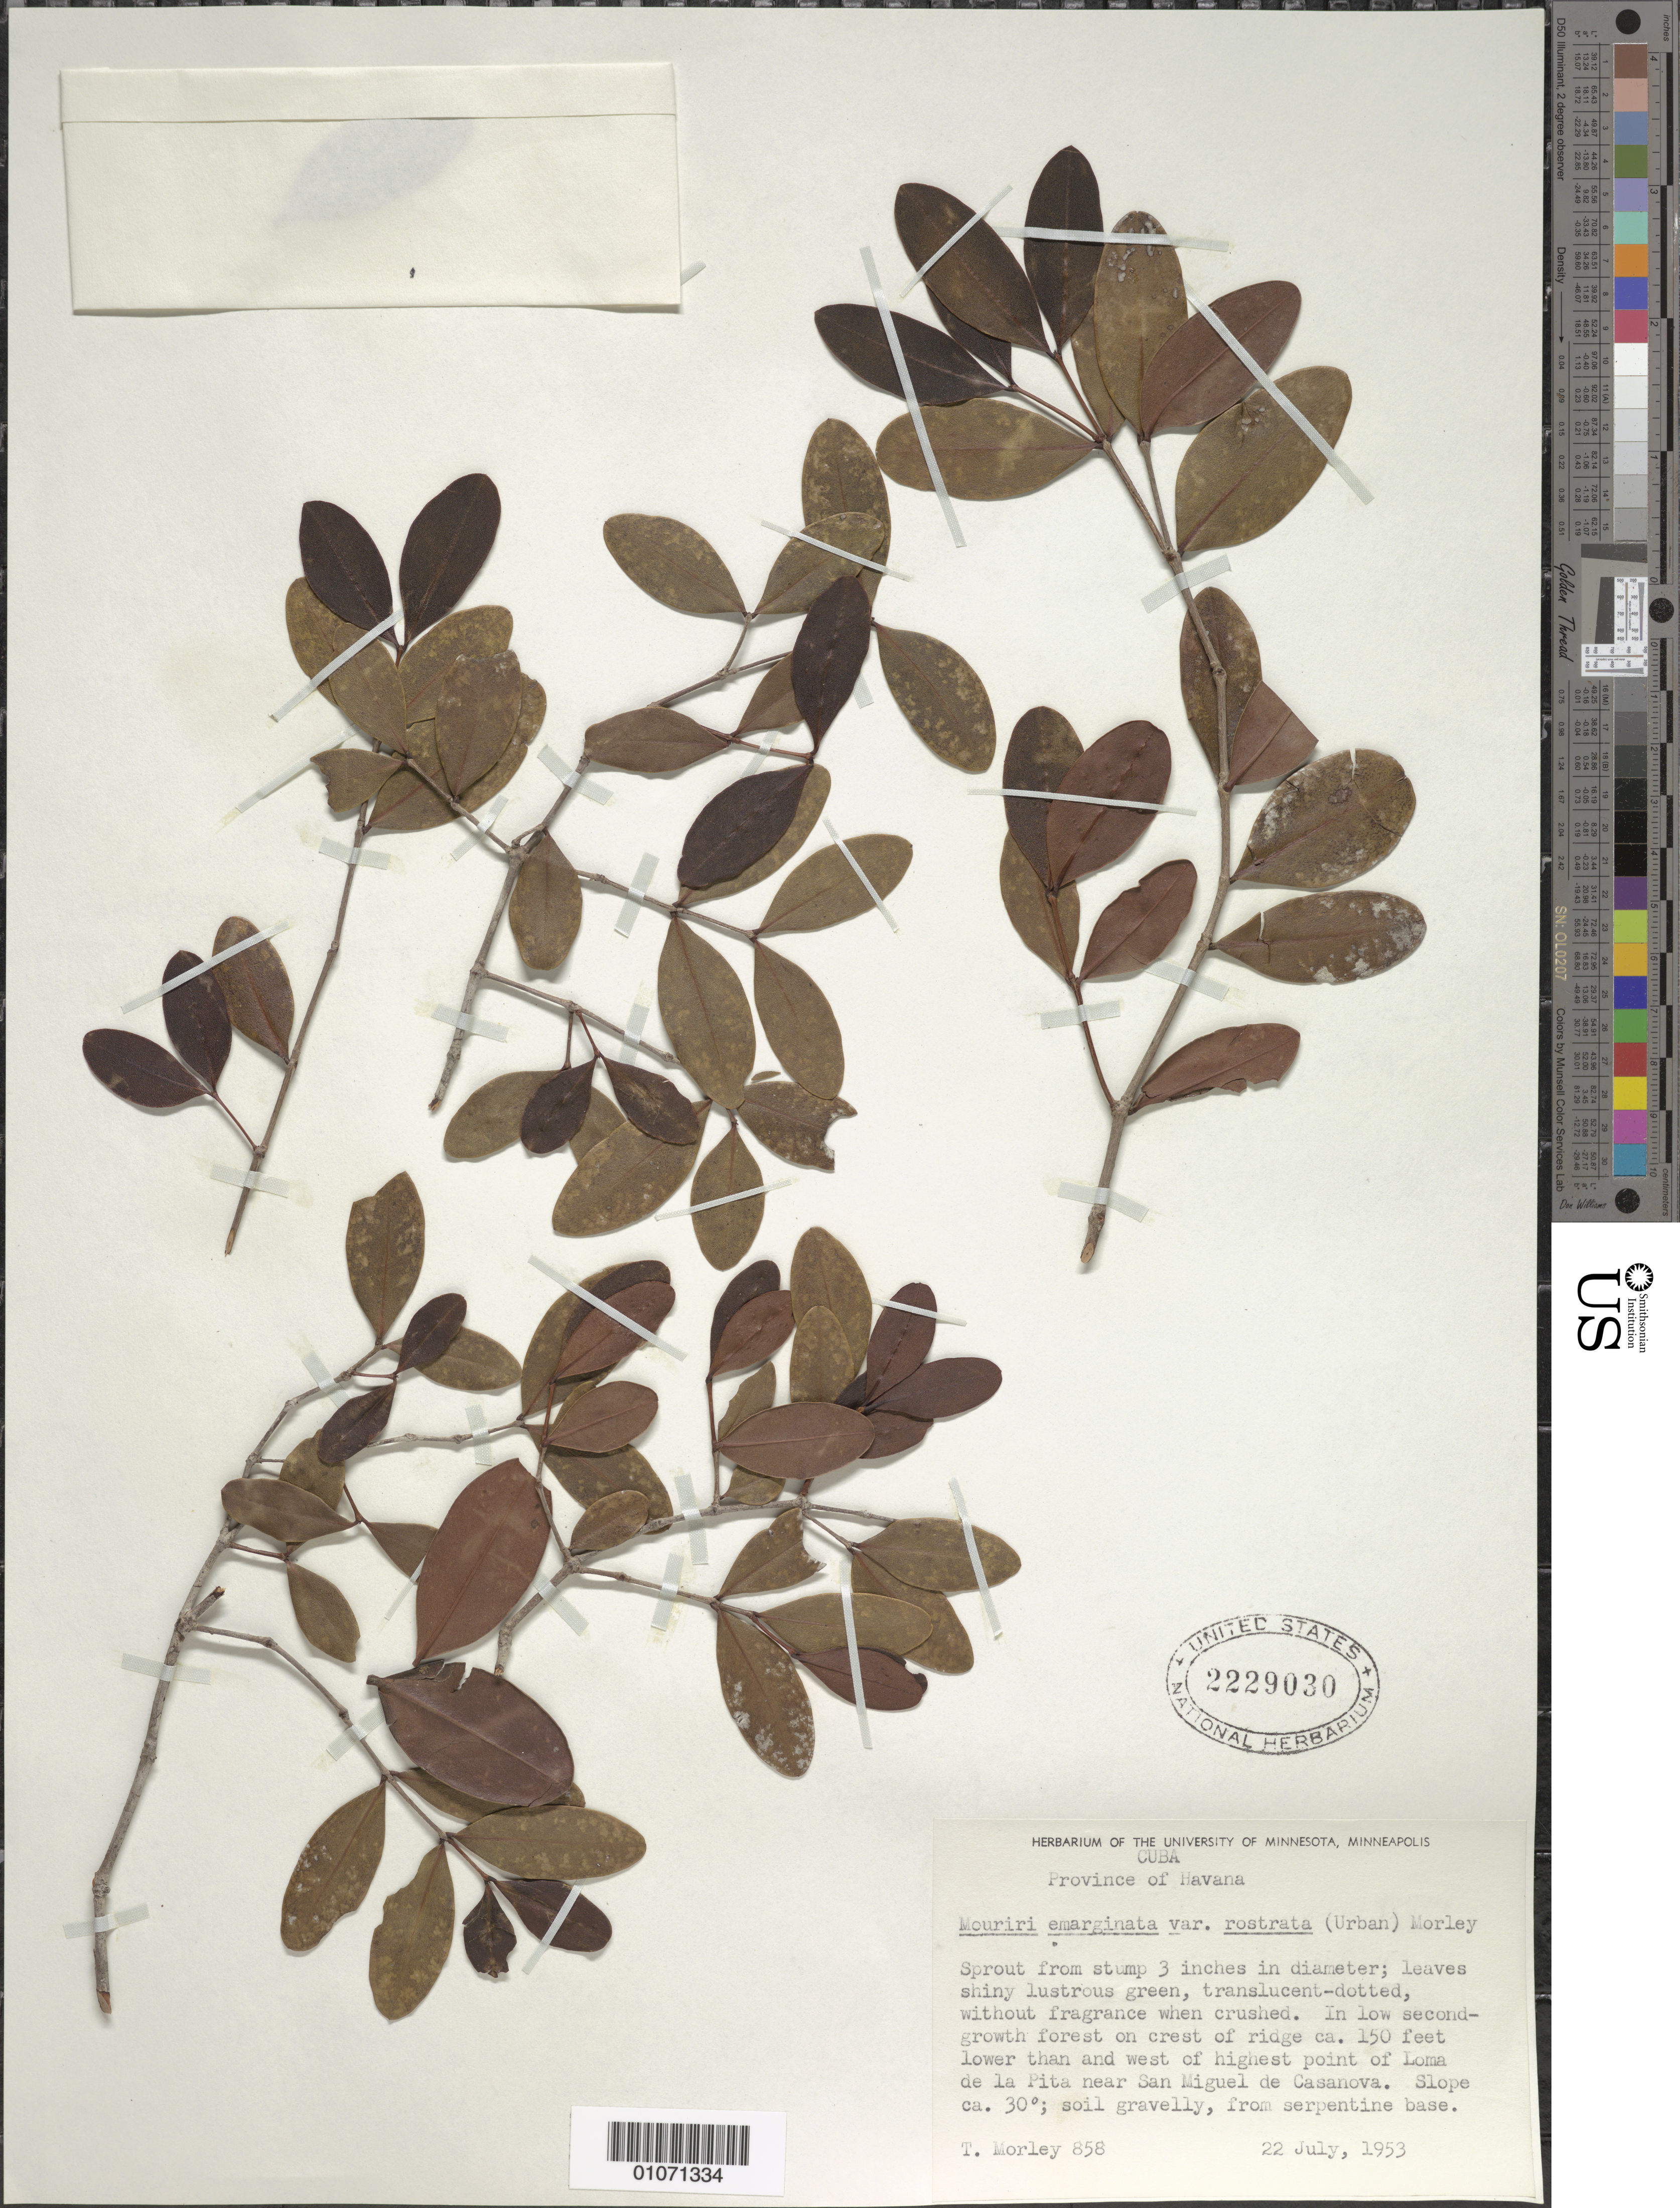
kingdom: Plantae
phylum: Tracheophyta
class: Magnoliopsida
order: Myrtales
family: Melastomataceae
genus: Mouriri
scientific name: Mouriri emarginata var. rostrata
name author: (Urb.) Morley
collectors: T. Morley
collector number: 858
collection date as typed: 22 Jul 1953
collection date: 1953-07-22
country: Cuba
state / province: La Habana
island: Cuba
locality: Loma de la Pita, near San Miguel de Casanova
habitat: In low second growth forest on crest of ridge about 150 feet lower than and W of highest of Loma de la Pita. Slope about 30º; soil gravelly, from serpentine base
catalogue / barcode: US 2229030